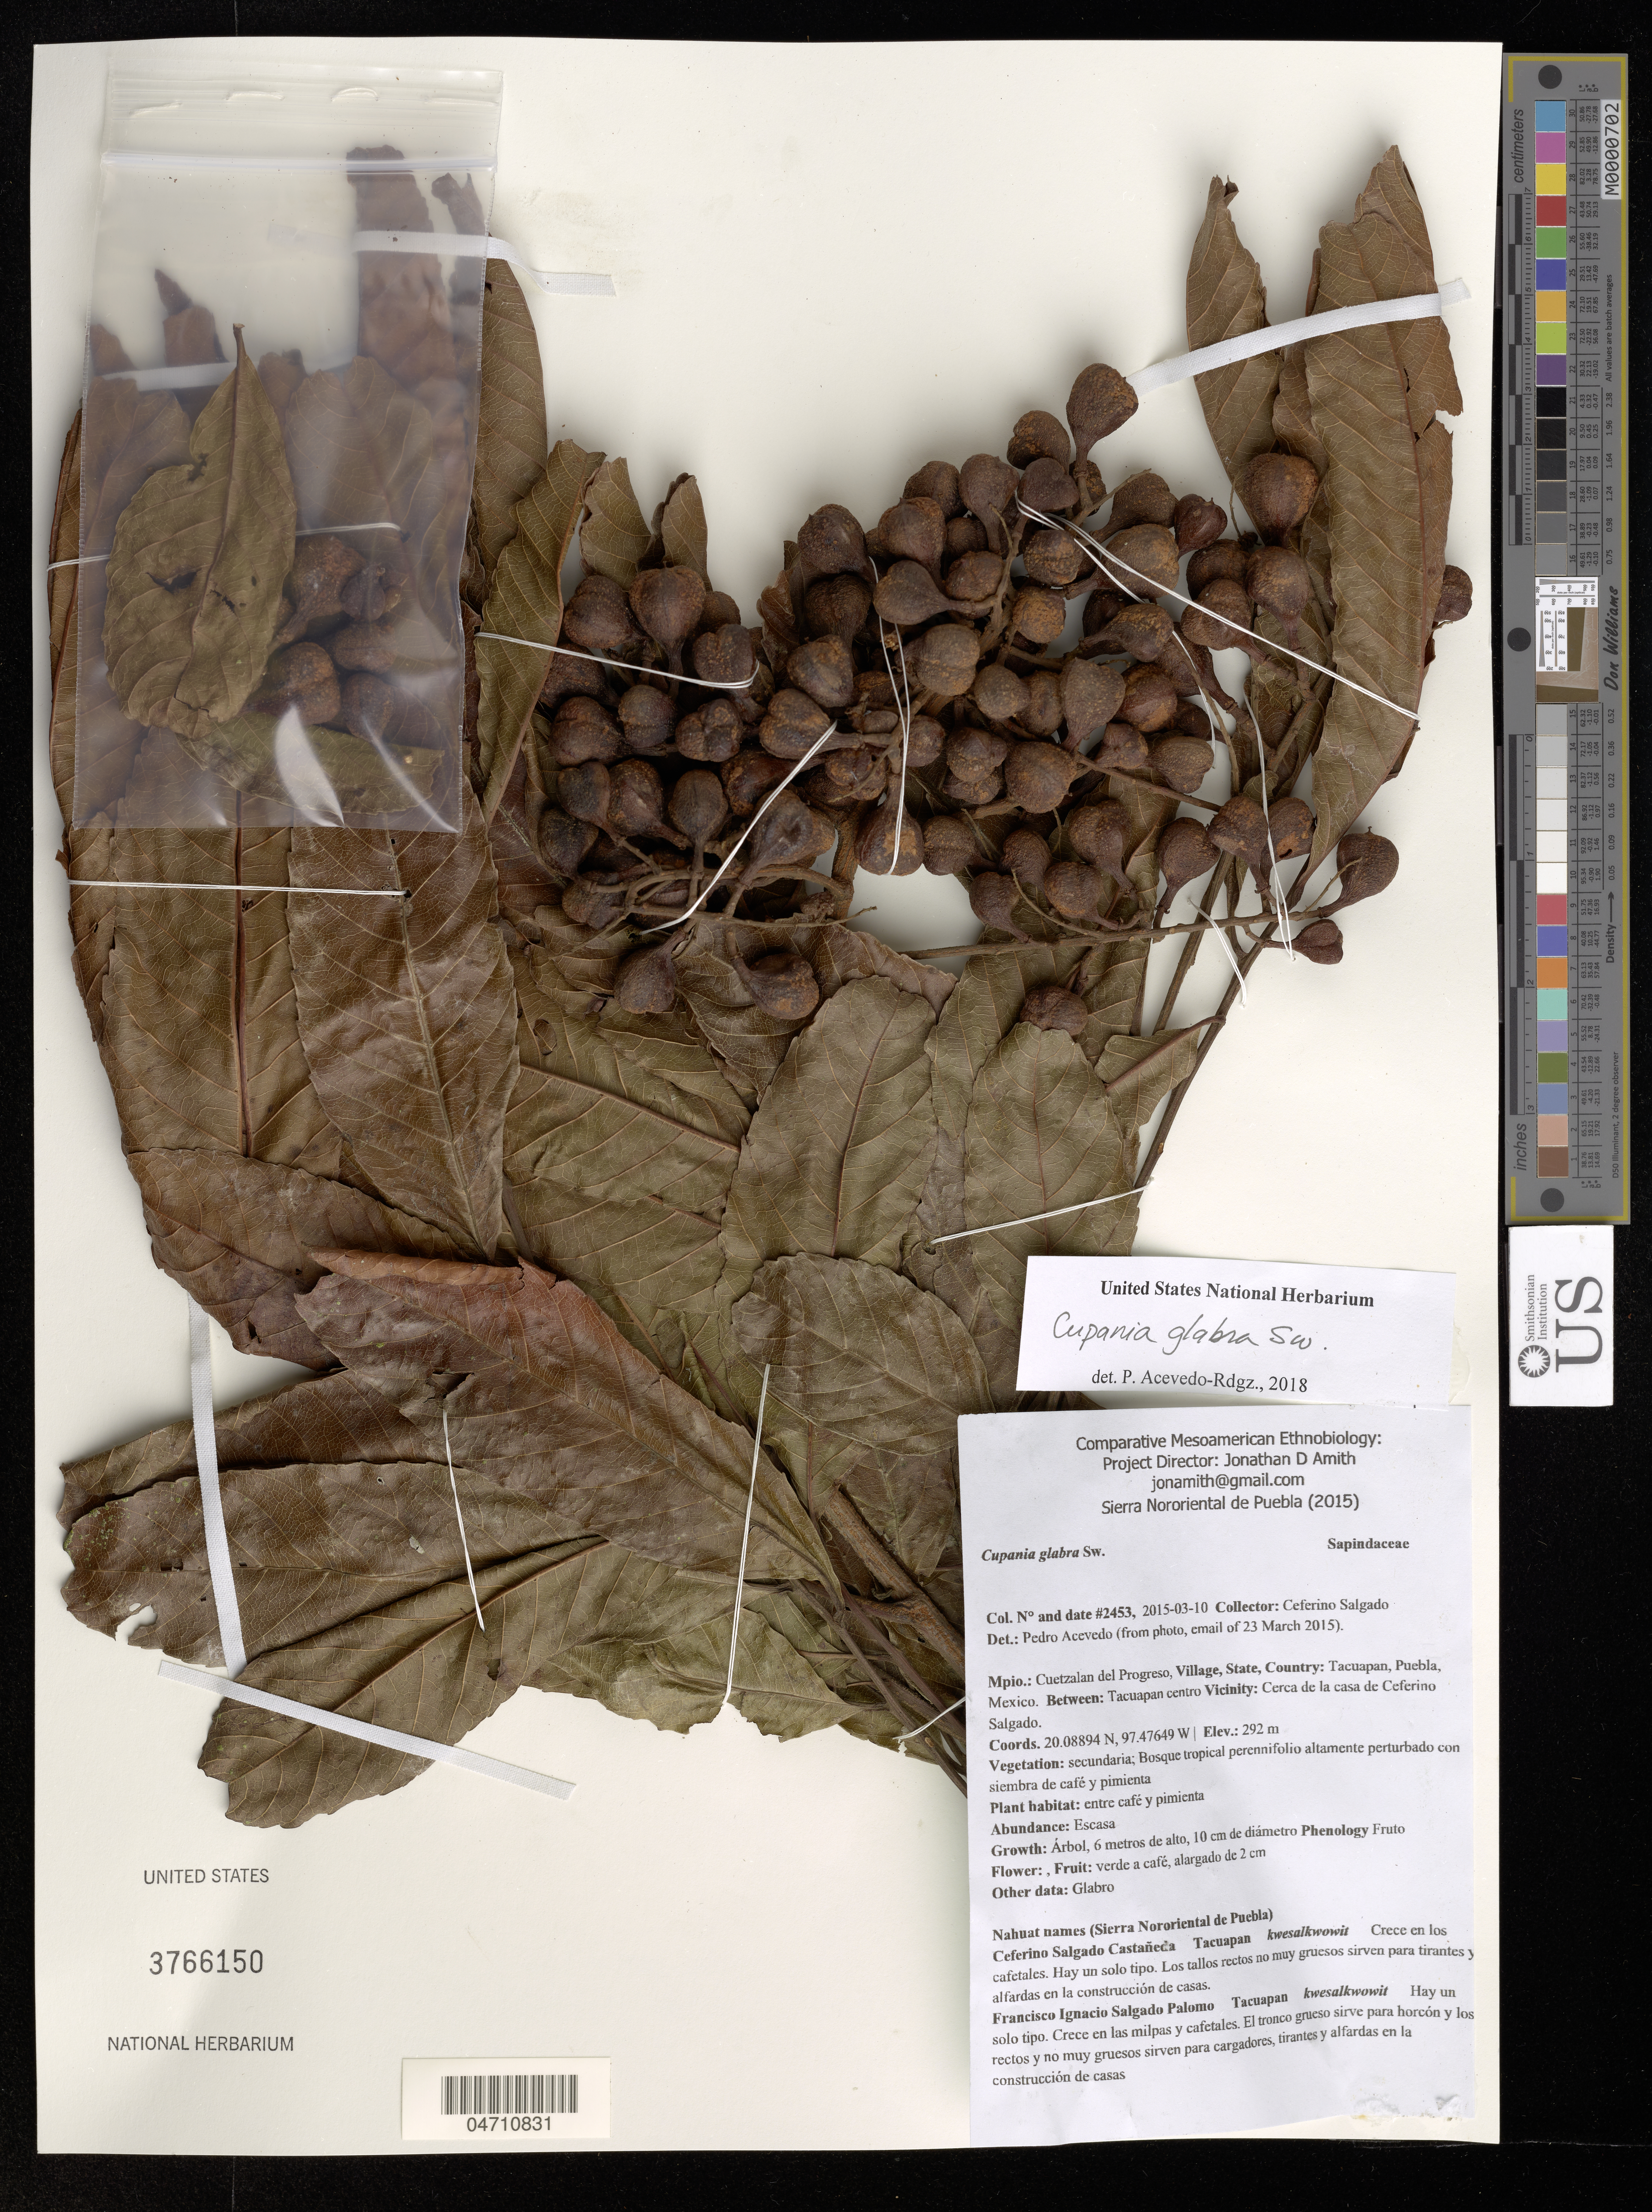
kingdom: Plantae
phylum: Tracheophyta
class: Magnoliopsida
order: Sapindales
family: Sapindaceae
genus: Cupania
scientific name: Cupania glabra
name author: Sw.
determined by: Acevedo-Rodriguez, P., (US), Smithsonian Institution - National Museum of Natural History (UNITED STATES)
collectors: C. Salgado Castañeda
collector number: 2453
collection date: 2015-03-10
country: Mexico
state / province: Puebla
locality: Mpio.: Cuetzalan del Progreso. Between: Tacuapan centro Vicinity: Cerca de la casa de Ceferino Salgado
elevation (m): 292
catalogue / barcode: US 3766150